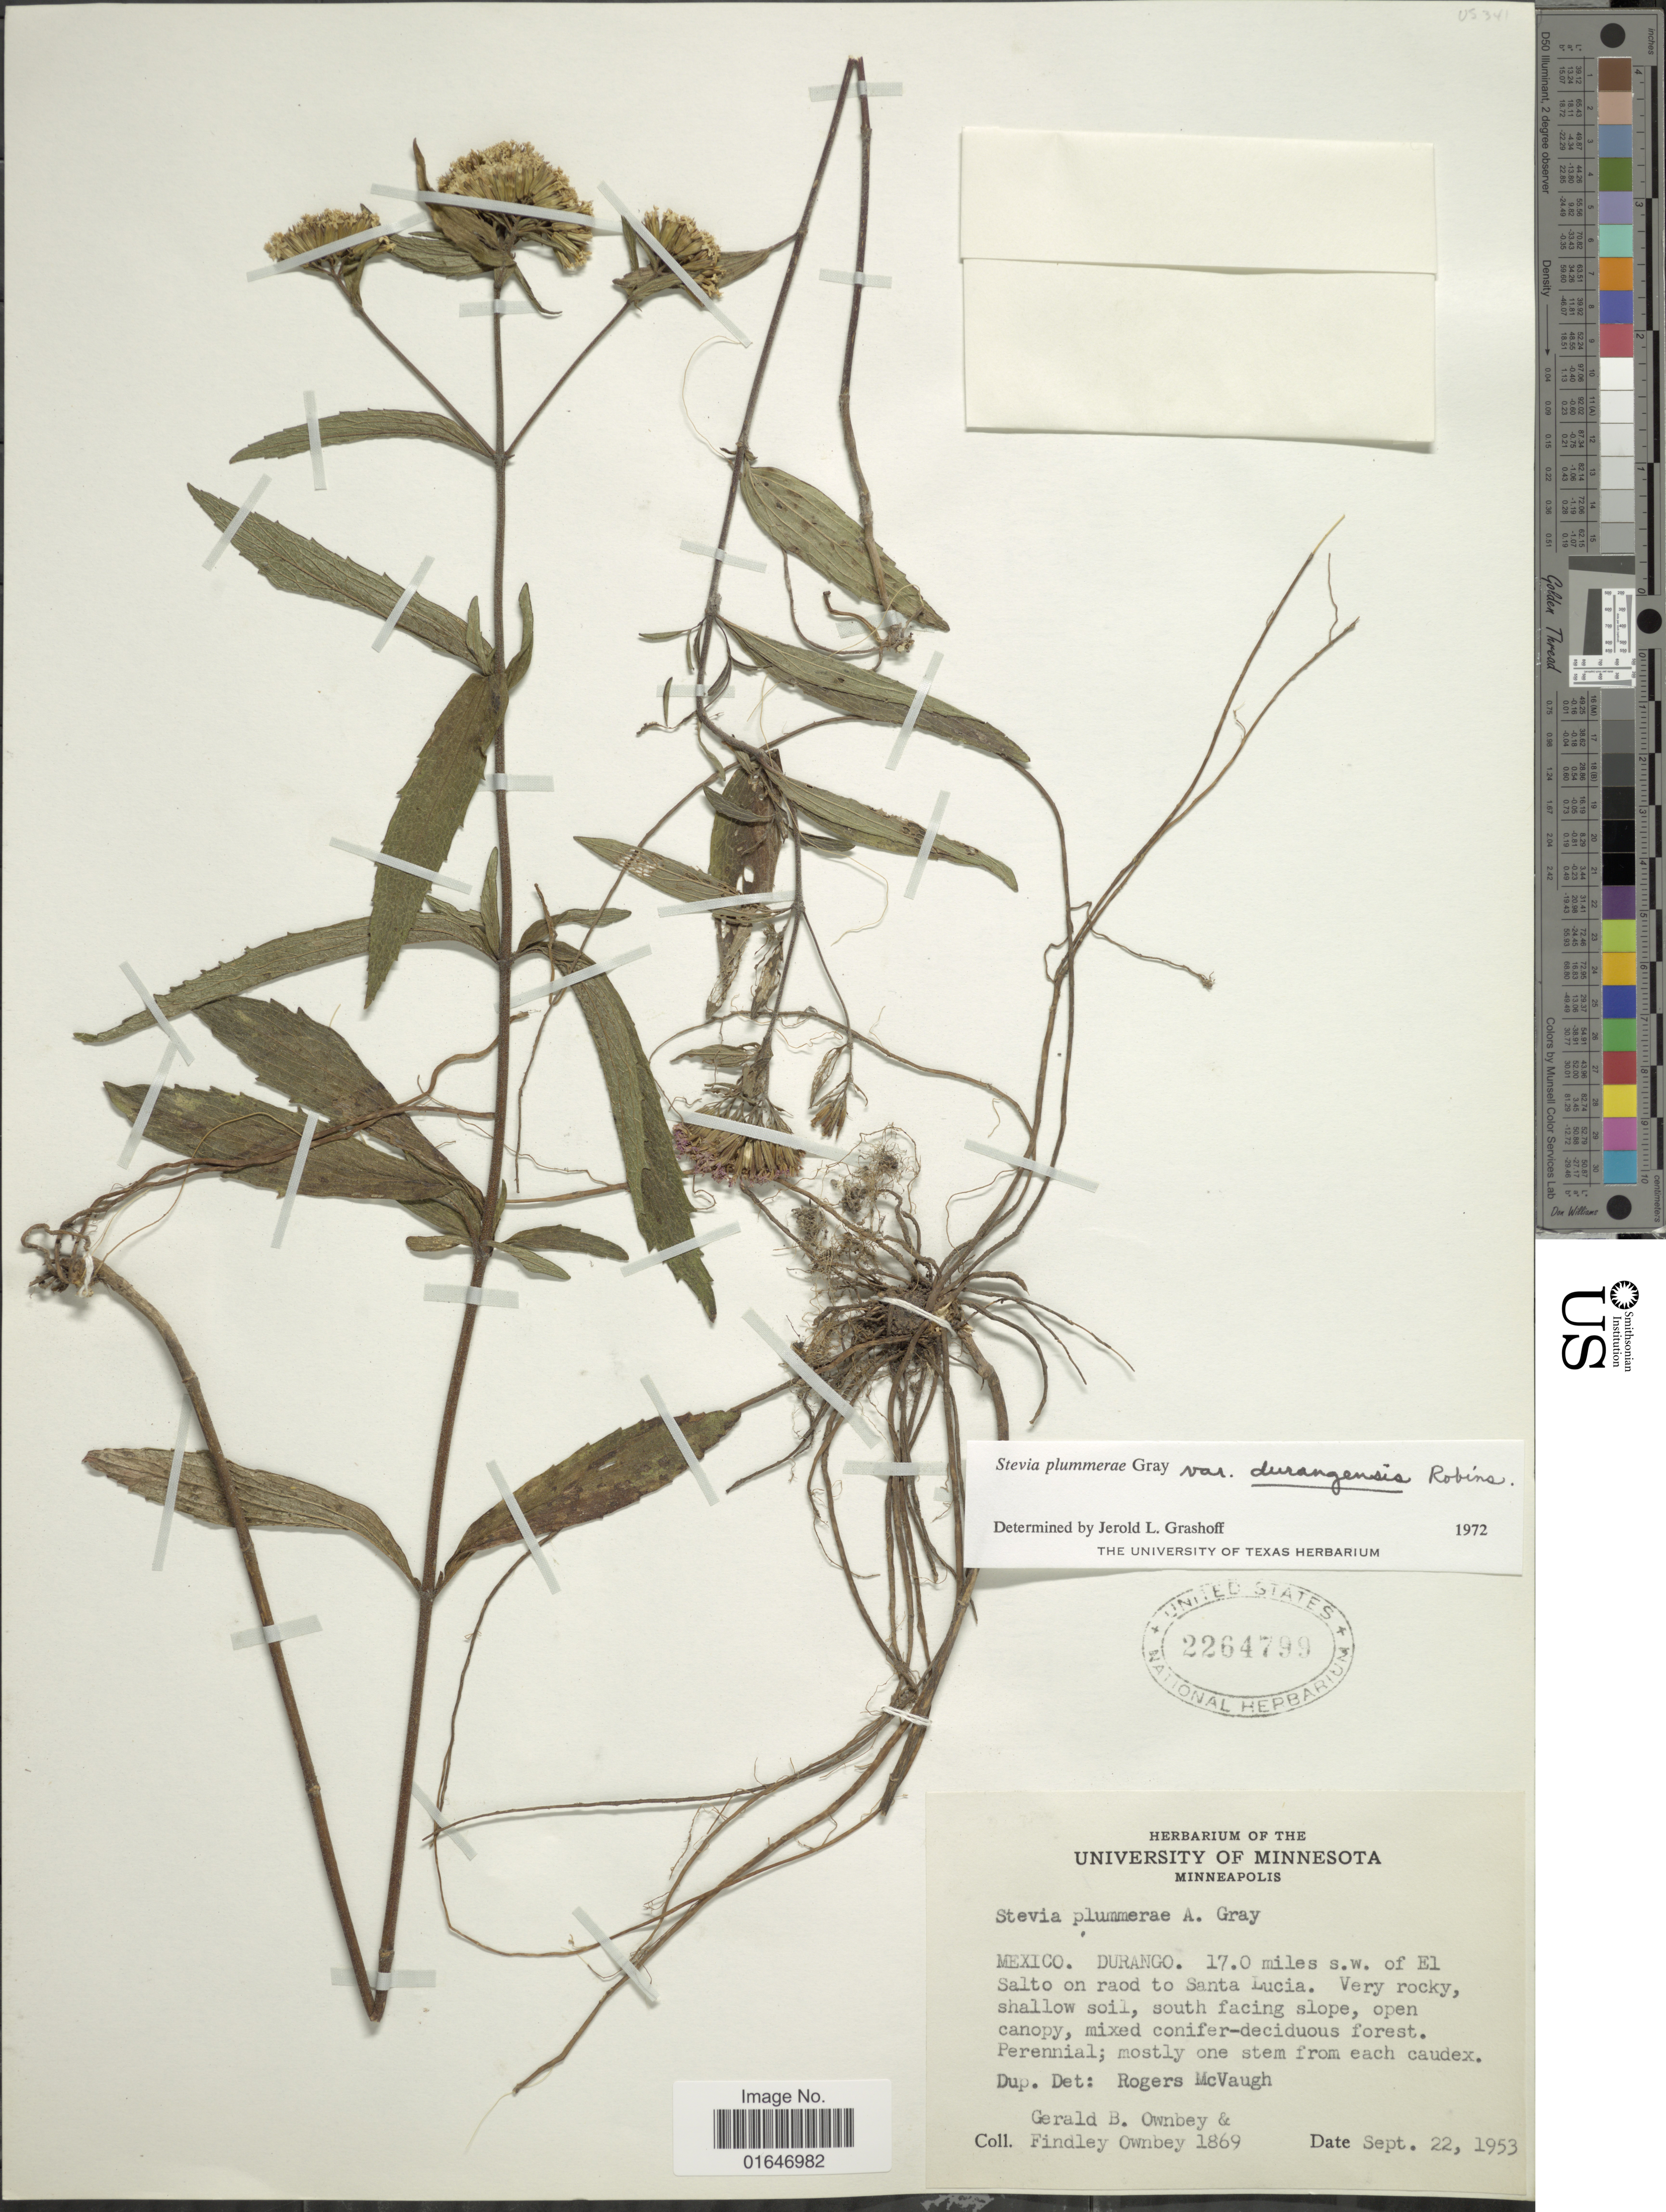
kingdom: Plantae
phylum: Tracheophyta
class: Magnoliopsida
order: Asterales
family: Asteraceae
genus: Stevia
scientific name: Stevia plummerae var. durangensis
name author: B.L. Rob.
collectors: G. B. Ownbey & F. Ownbey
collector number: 1869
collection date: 1953-09-22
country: Mexico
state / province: Durango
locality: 17.0 miles s.w. of El Salto on road to Santa Lucia.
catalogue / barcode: US 2264799